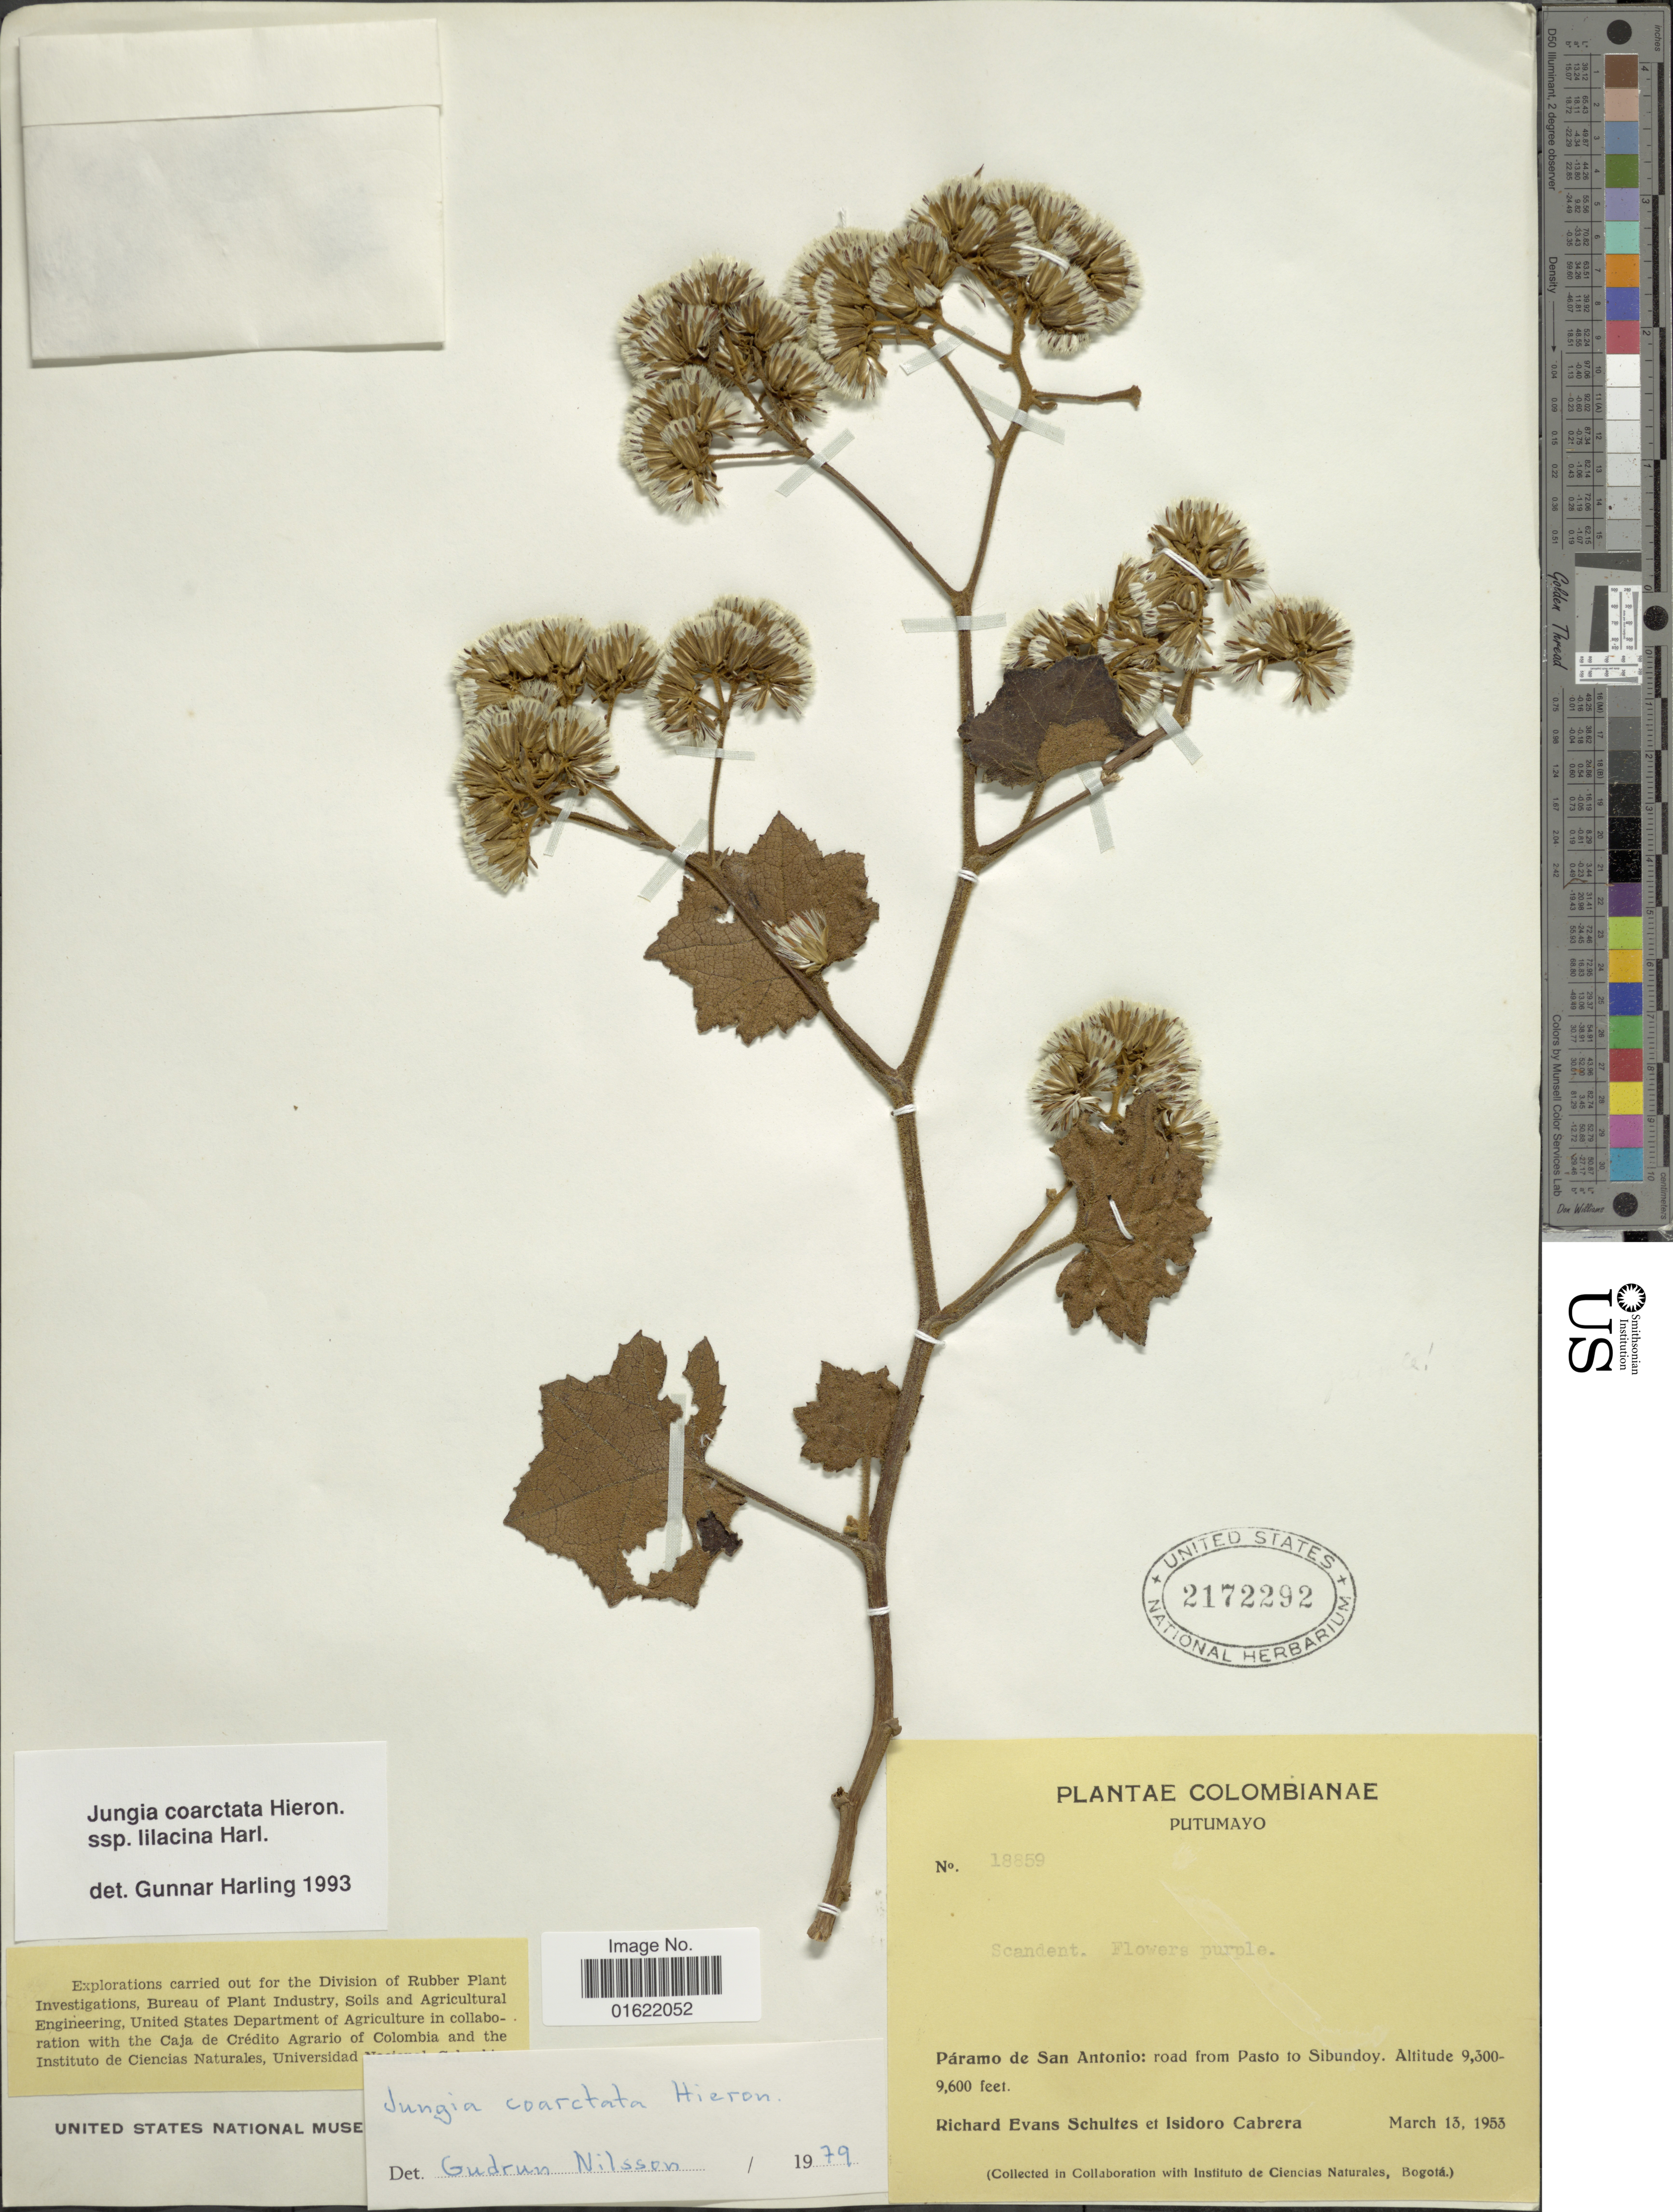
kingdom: Plantae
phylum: Tracheophyta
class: Magnoliopsida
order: Asterales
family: Asteraceae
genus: Jungia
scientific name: Jungia coarctata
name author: Hieron.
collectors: R. E. Schultes & I. Cabrera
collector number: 18859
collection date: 1953-03-13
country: Colombia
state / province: Putumayo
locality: Paramo de San Antonio: road from Pasto to Sibundoy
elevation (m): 2835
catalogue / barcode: US 2172292